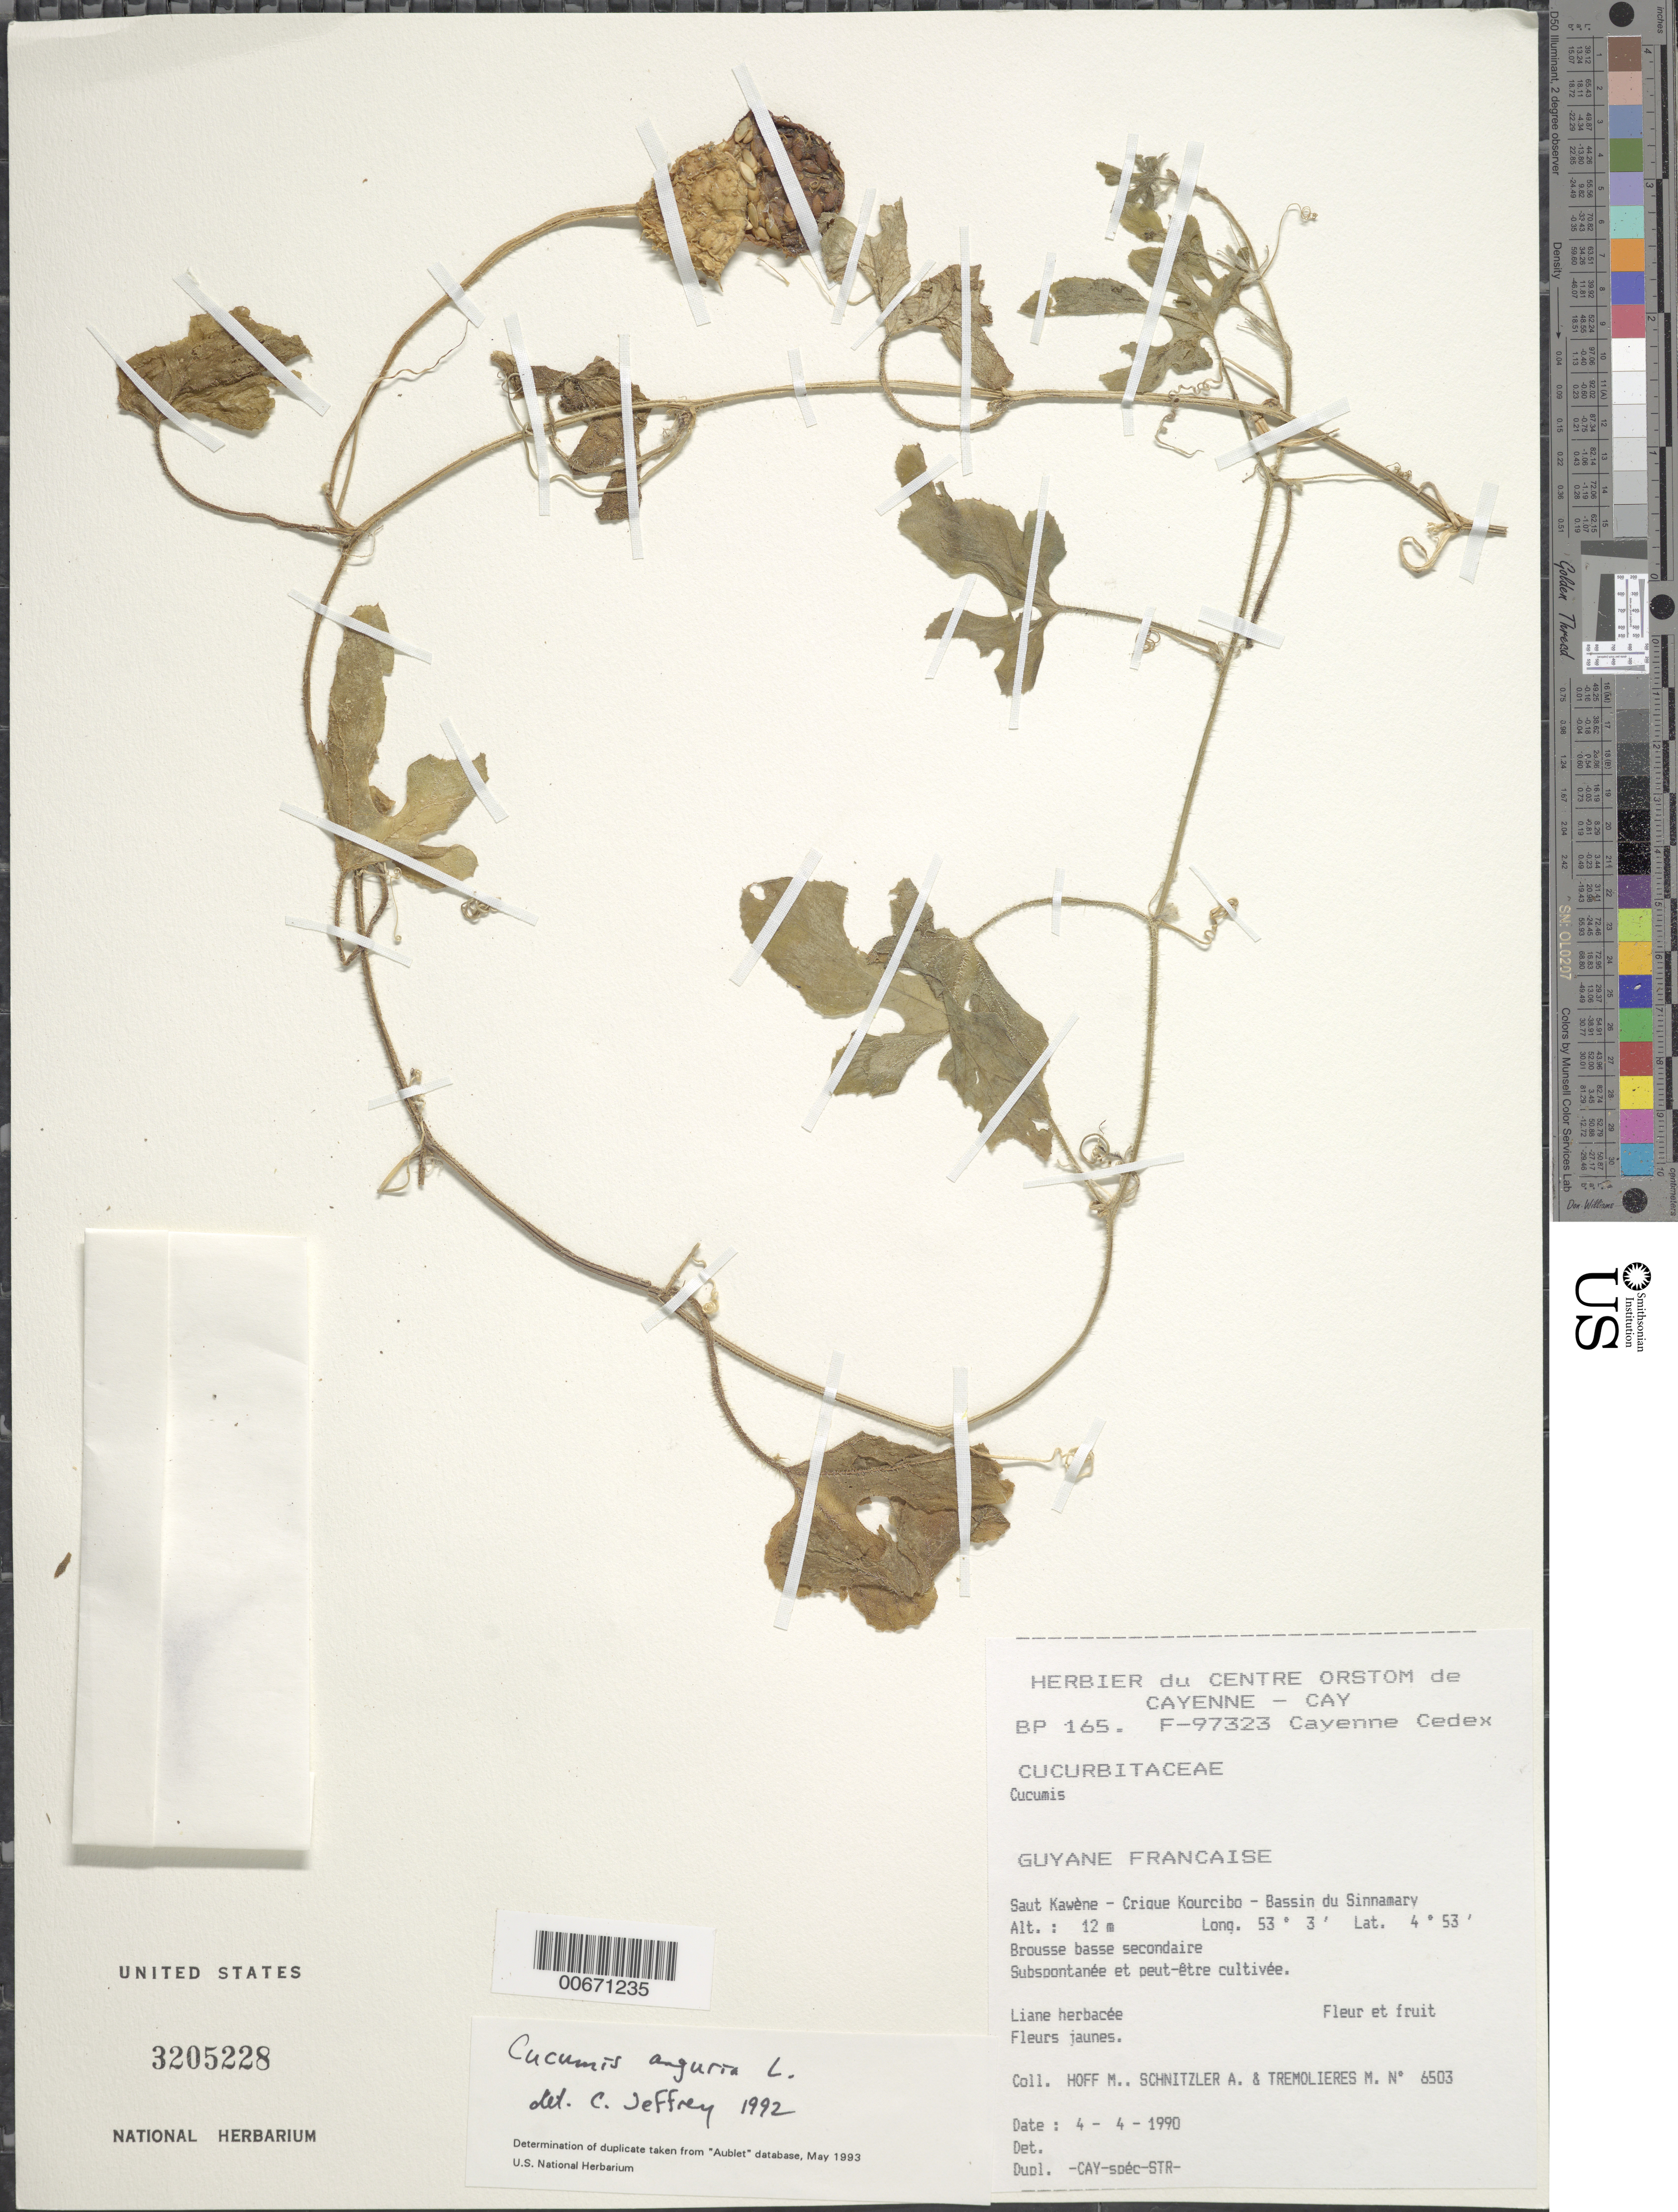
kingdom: Plantae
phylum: Tracheophyta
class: Magnoliopsida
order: Cucurbitales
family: Cucurbitaceae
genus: Cucumis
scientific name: Cucumis anguria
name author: L.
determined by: Jeffrey, C.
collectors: M. Hoff, A. Schnitzler & M. Tremolieres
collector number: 6503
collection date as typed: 4-Apr-90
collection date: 1990-04-04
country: French Guiana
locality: Saut Kawène, Crique Kourcibo, Bassin du Sinnamary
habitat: Secondary low bush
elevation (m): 12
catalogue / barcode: US 3205228